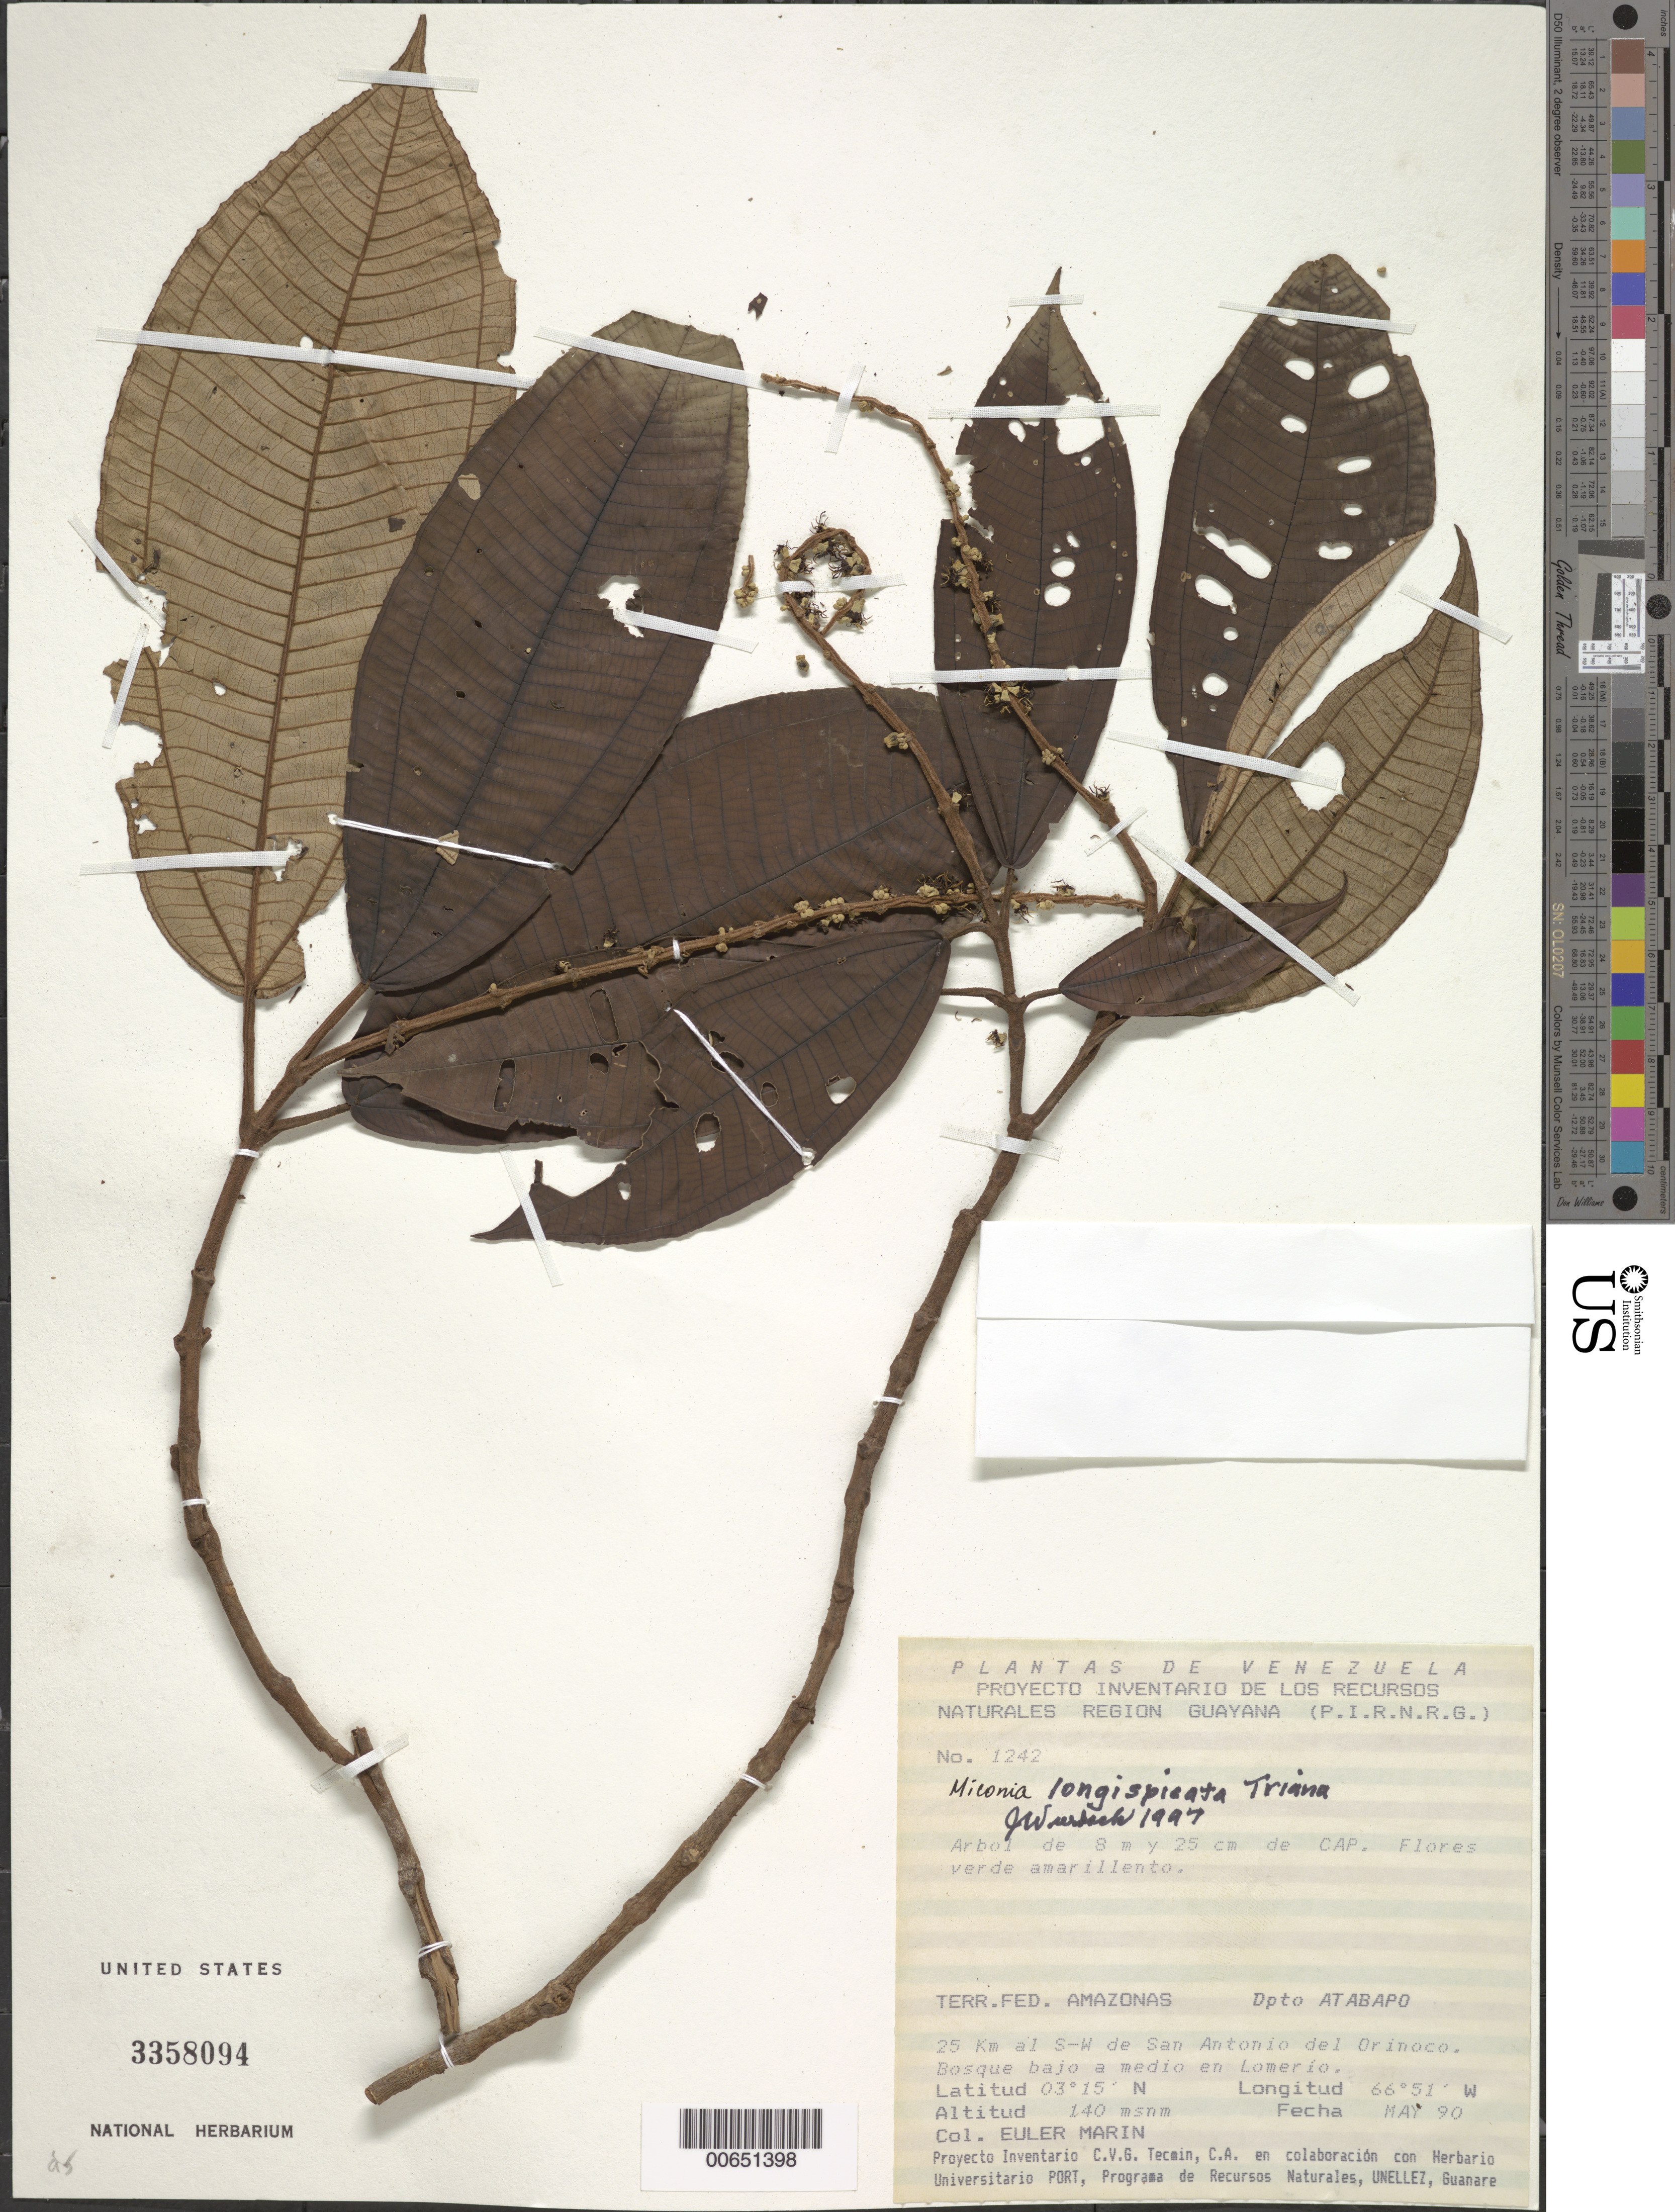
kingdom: Plantae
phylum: Tracheophyta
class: Magnoliopsida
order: Myrtales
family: Melastomataceae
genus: Miconia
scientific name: Miconia longispicata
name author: Triana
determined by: Wurdack, John J., (US), US (UNITED STATES)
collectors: E. Marin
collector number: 1242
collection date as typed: May-90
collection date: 1990-05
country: Venezuela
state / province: Amazonas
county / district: Atabapo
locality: San Antonio del Orinoco, 25 km al SW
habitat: Bosque bajo a medio en Lomerio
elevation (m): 140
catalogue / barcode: US 3358094